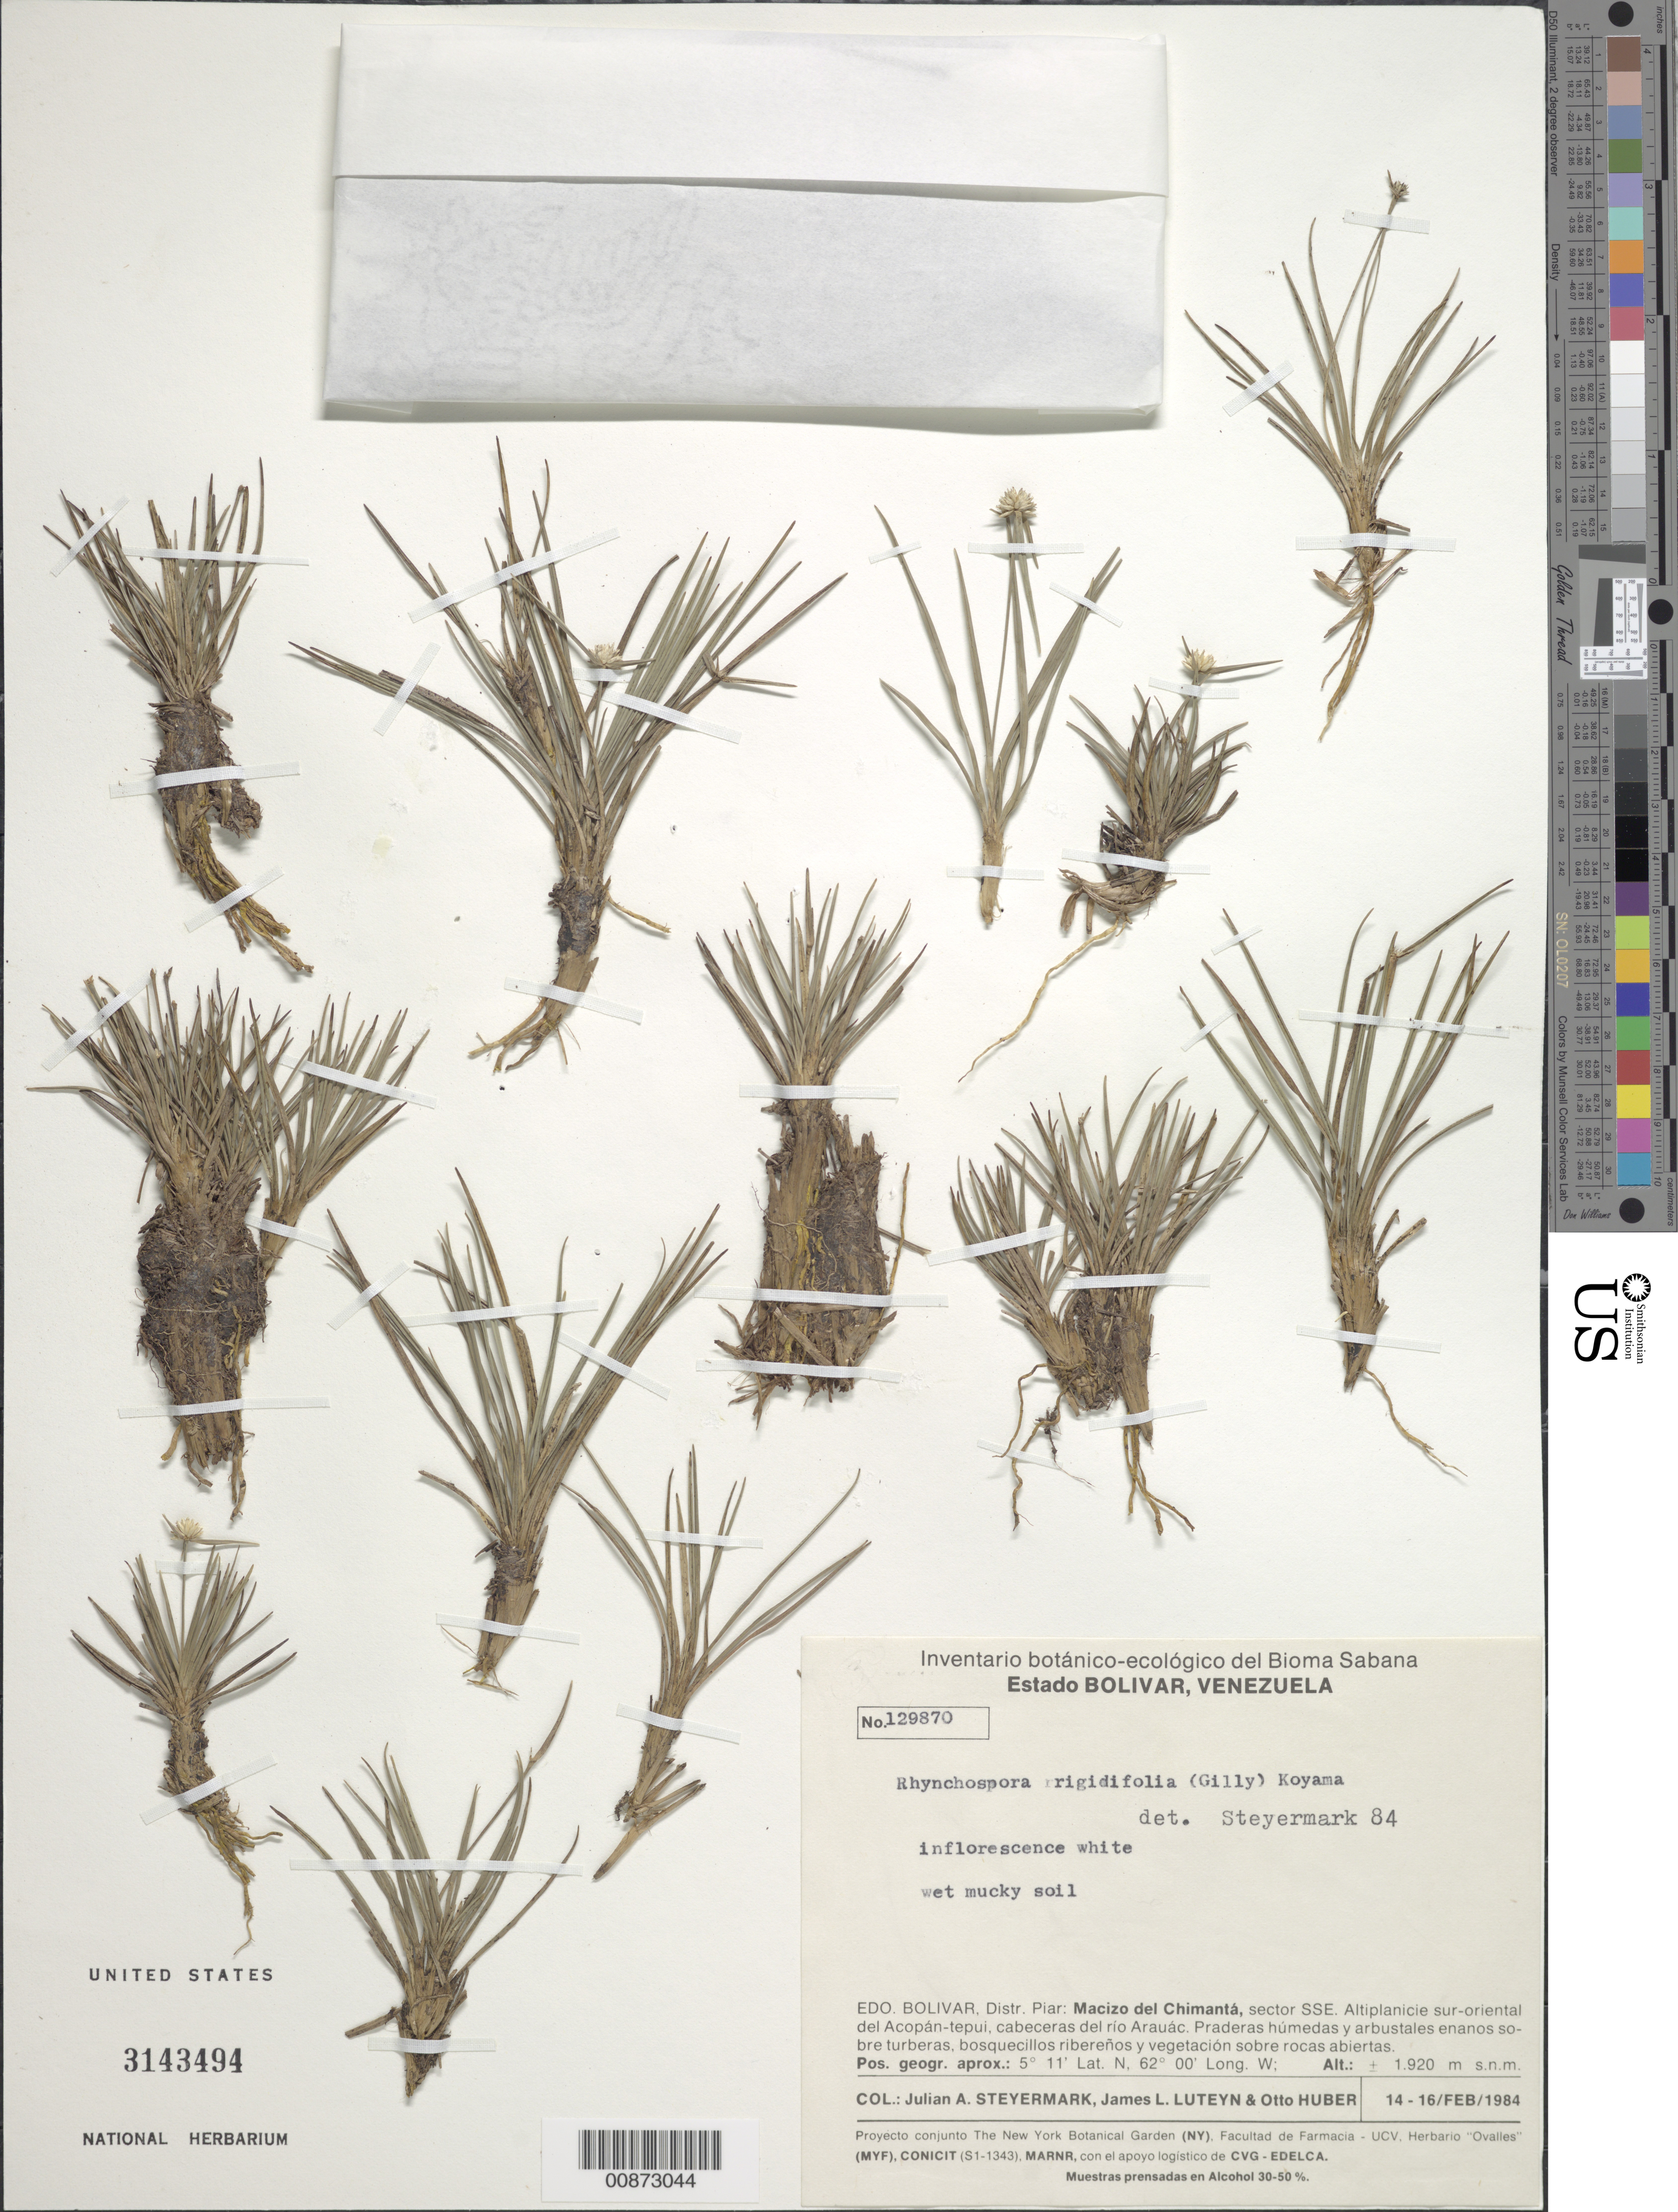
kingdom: Plantae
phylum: Tracheophyta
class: Liliopsida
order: Poales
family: Cyperaceae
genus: Rhynchospora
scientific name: Rhynchospora rigidifolia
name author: (Gilly) T. Koyama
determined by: Steyermark, Julian A., (VEN)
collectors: J. Steyermark, J. L. Luteyn & O. Huber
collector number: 129870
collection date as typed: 14-Feb-84 to 16-Feb-84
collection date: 1984-02-14/1984-02-16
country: Venezuela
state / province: Bolívar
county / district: Piar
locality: Macizo del Chimantá, sector SSE. Altiplanicie sur-oriental del Acopán-tepuí, cabeceras del río Arauác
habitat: Praderas húmedas y arbustales enanos sobre turberas, bosquecillos ribereños y vegetación sobre rocas abiertas; wet mucky soil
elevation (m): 1920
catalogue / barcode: US 3143494